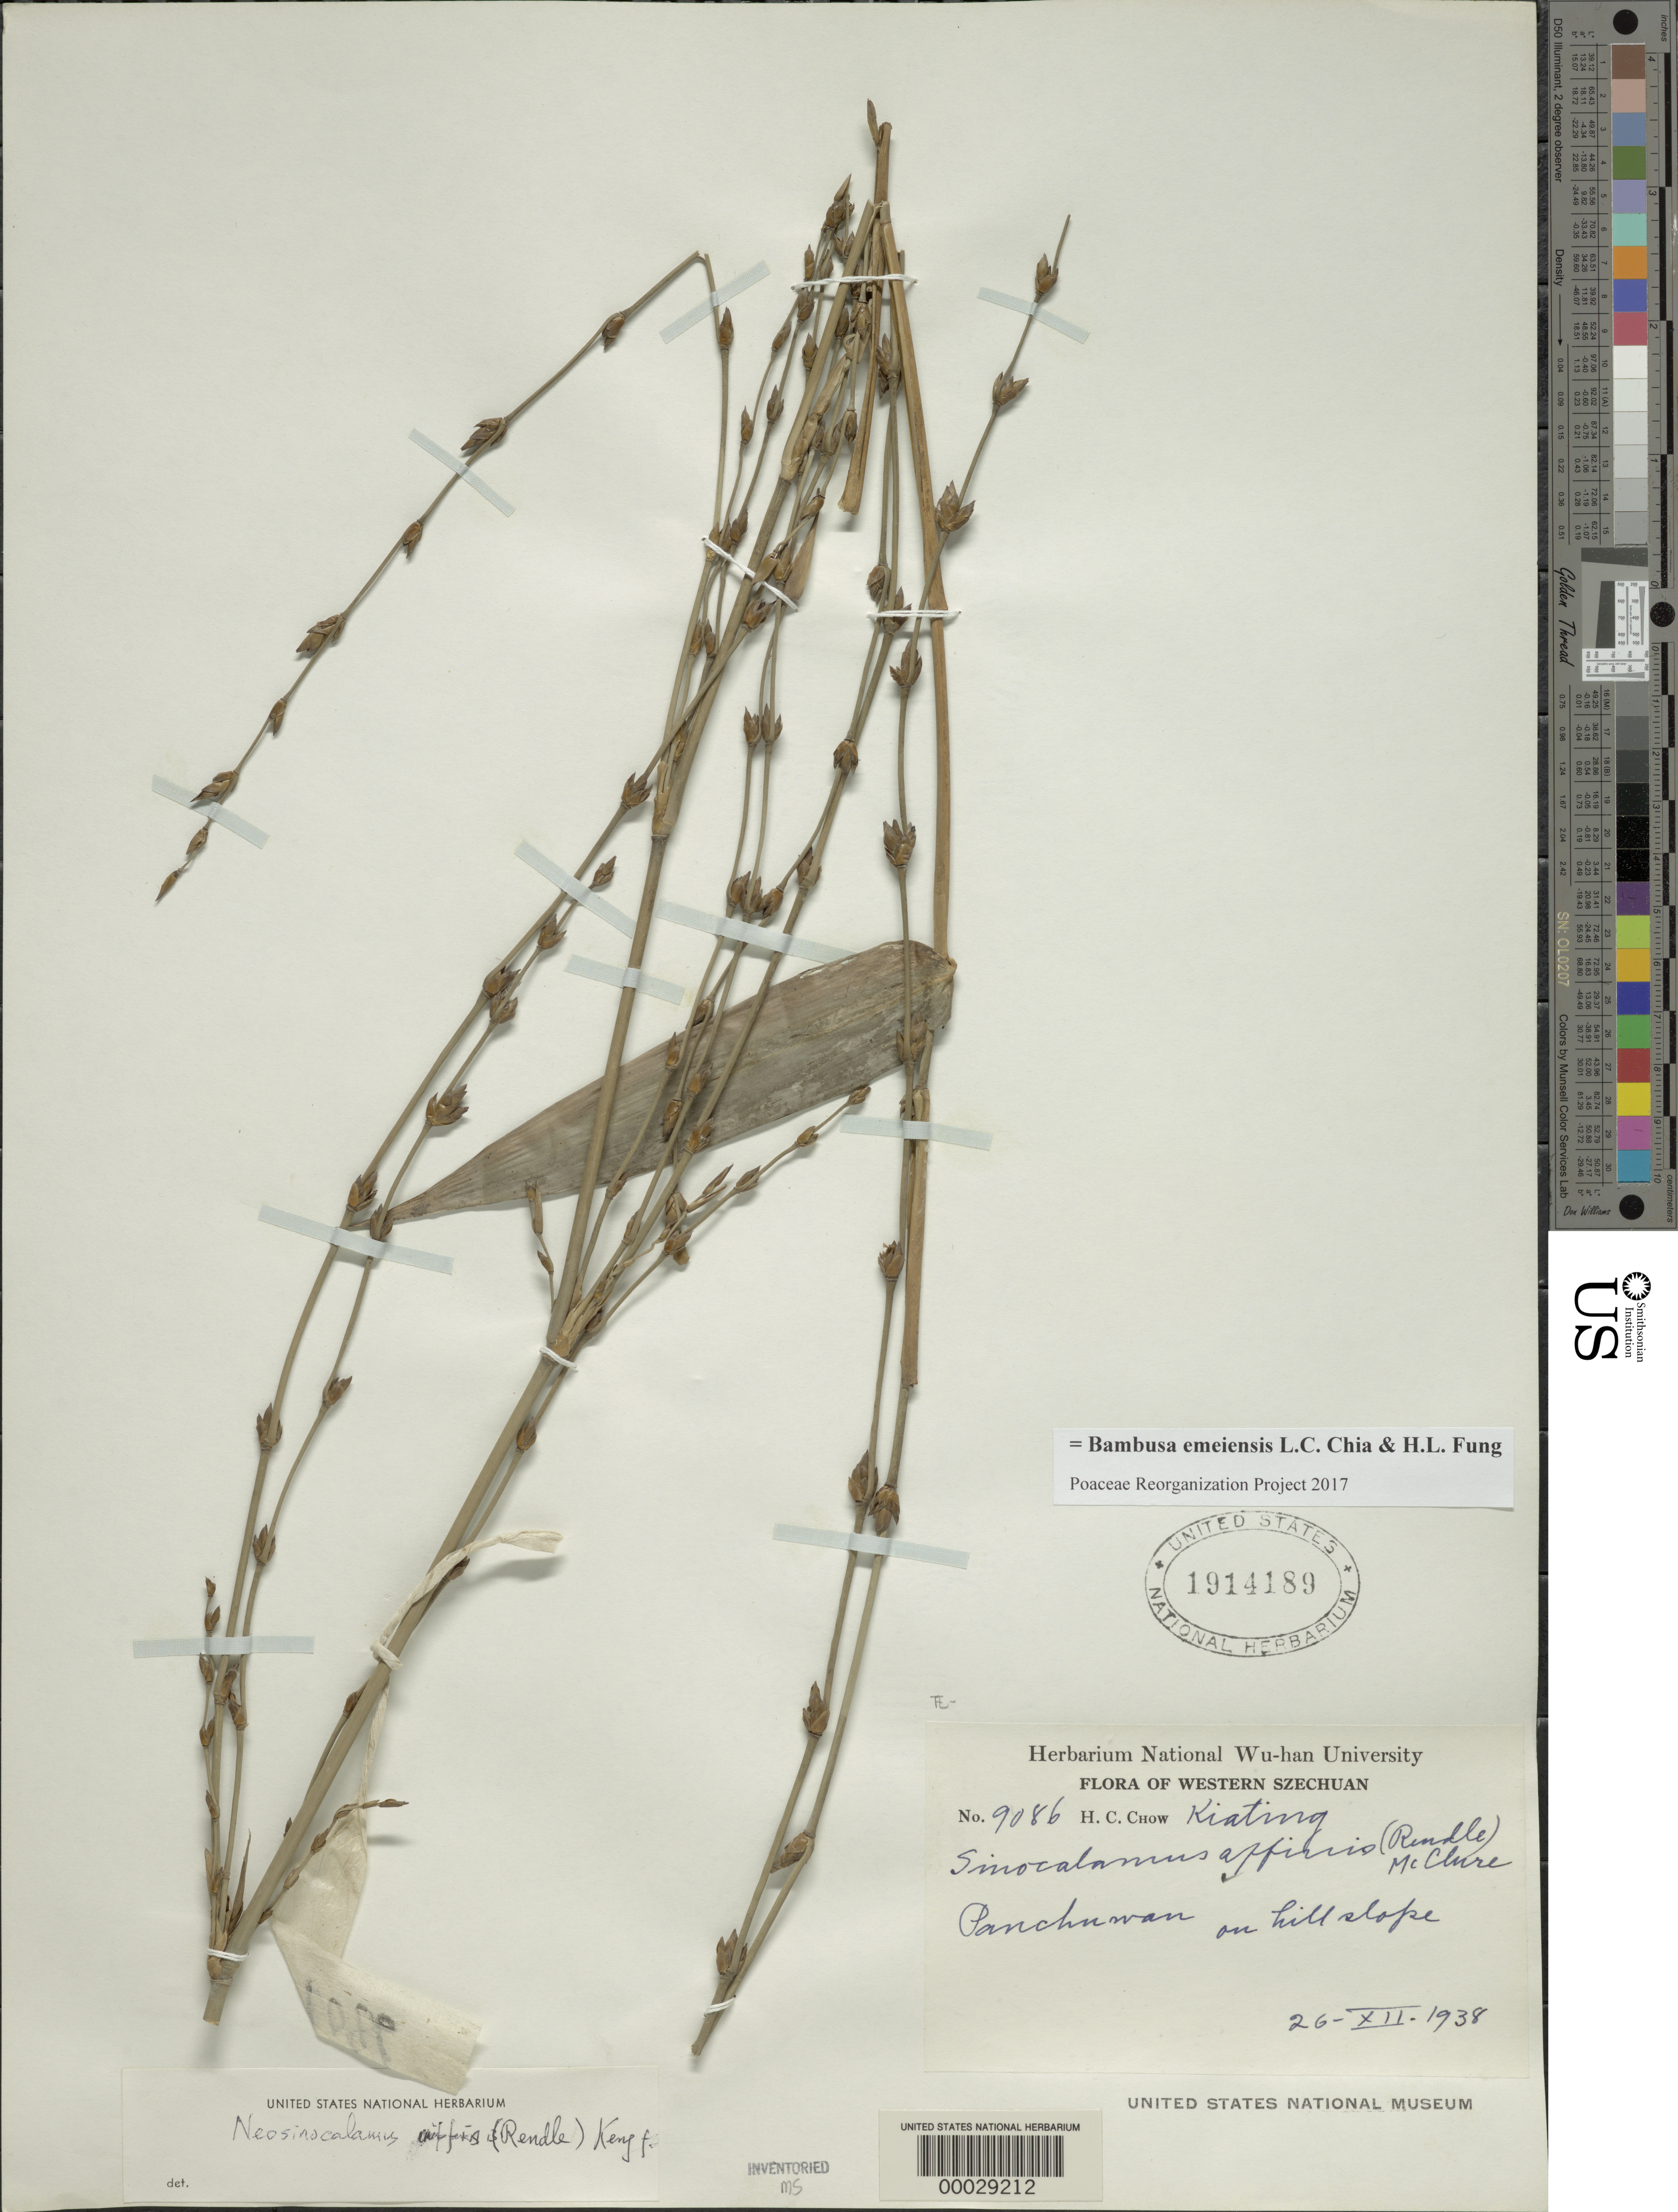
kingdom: Plantae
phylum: Tracheophyta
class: Liliopsida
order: Poales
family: Poaceae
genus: Bambusa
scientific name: Bambusa emeiensis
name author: Chia & H.L. Fung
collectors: H. Chow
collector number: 9086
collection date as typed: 26 Dec 1938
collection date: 1938-12-26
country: China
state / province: Sichuan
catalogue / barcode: US 1914189